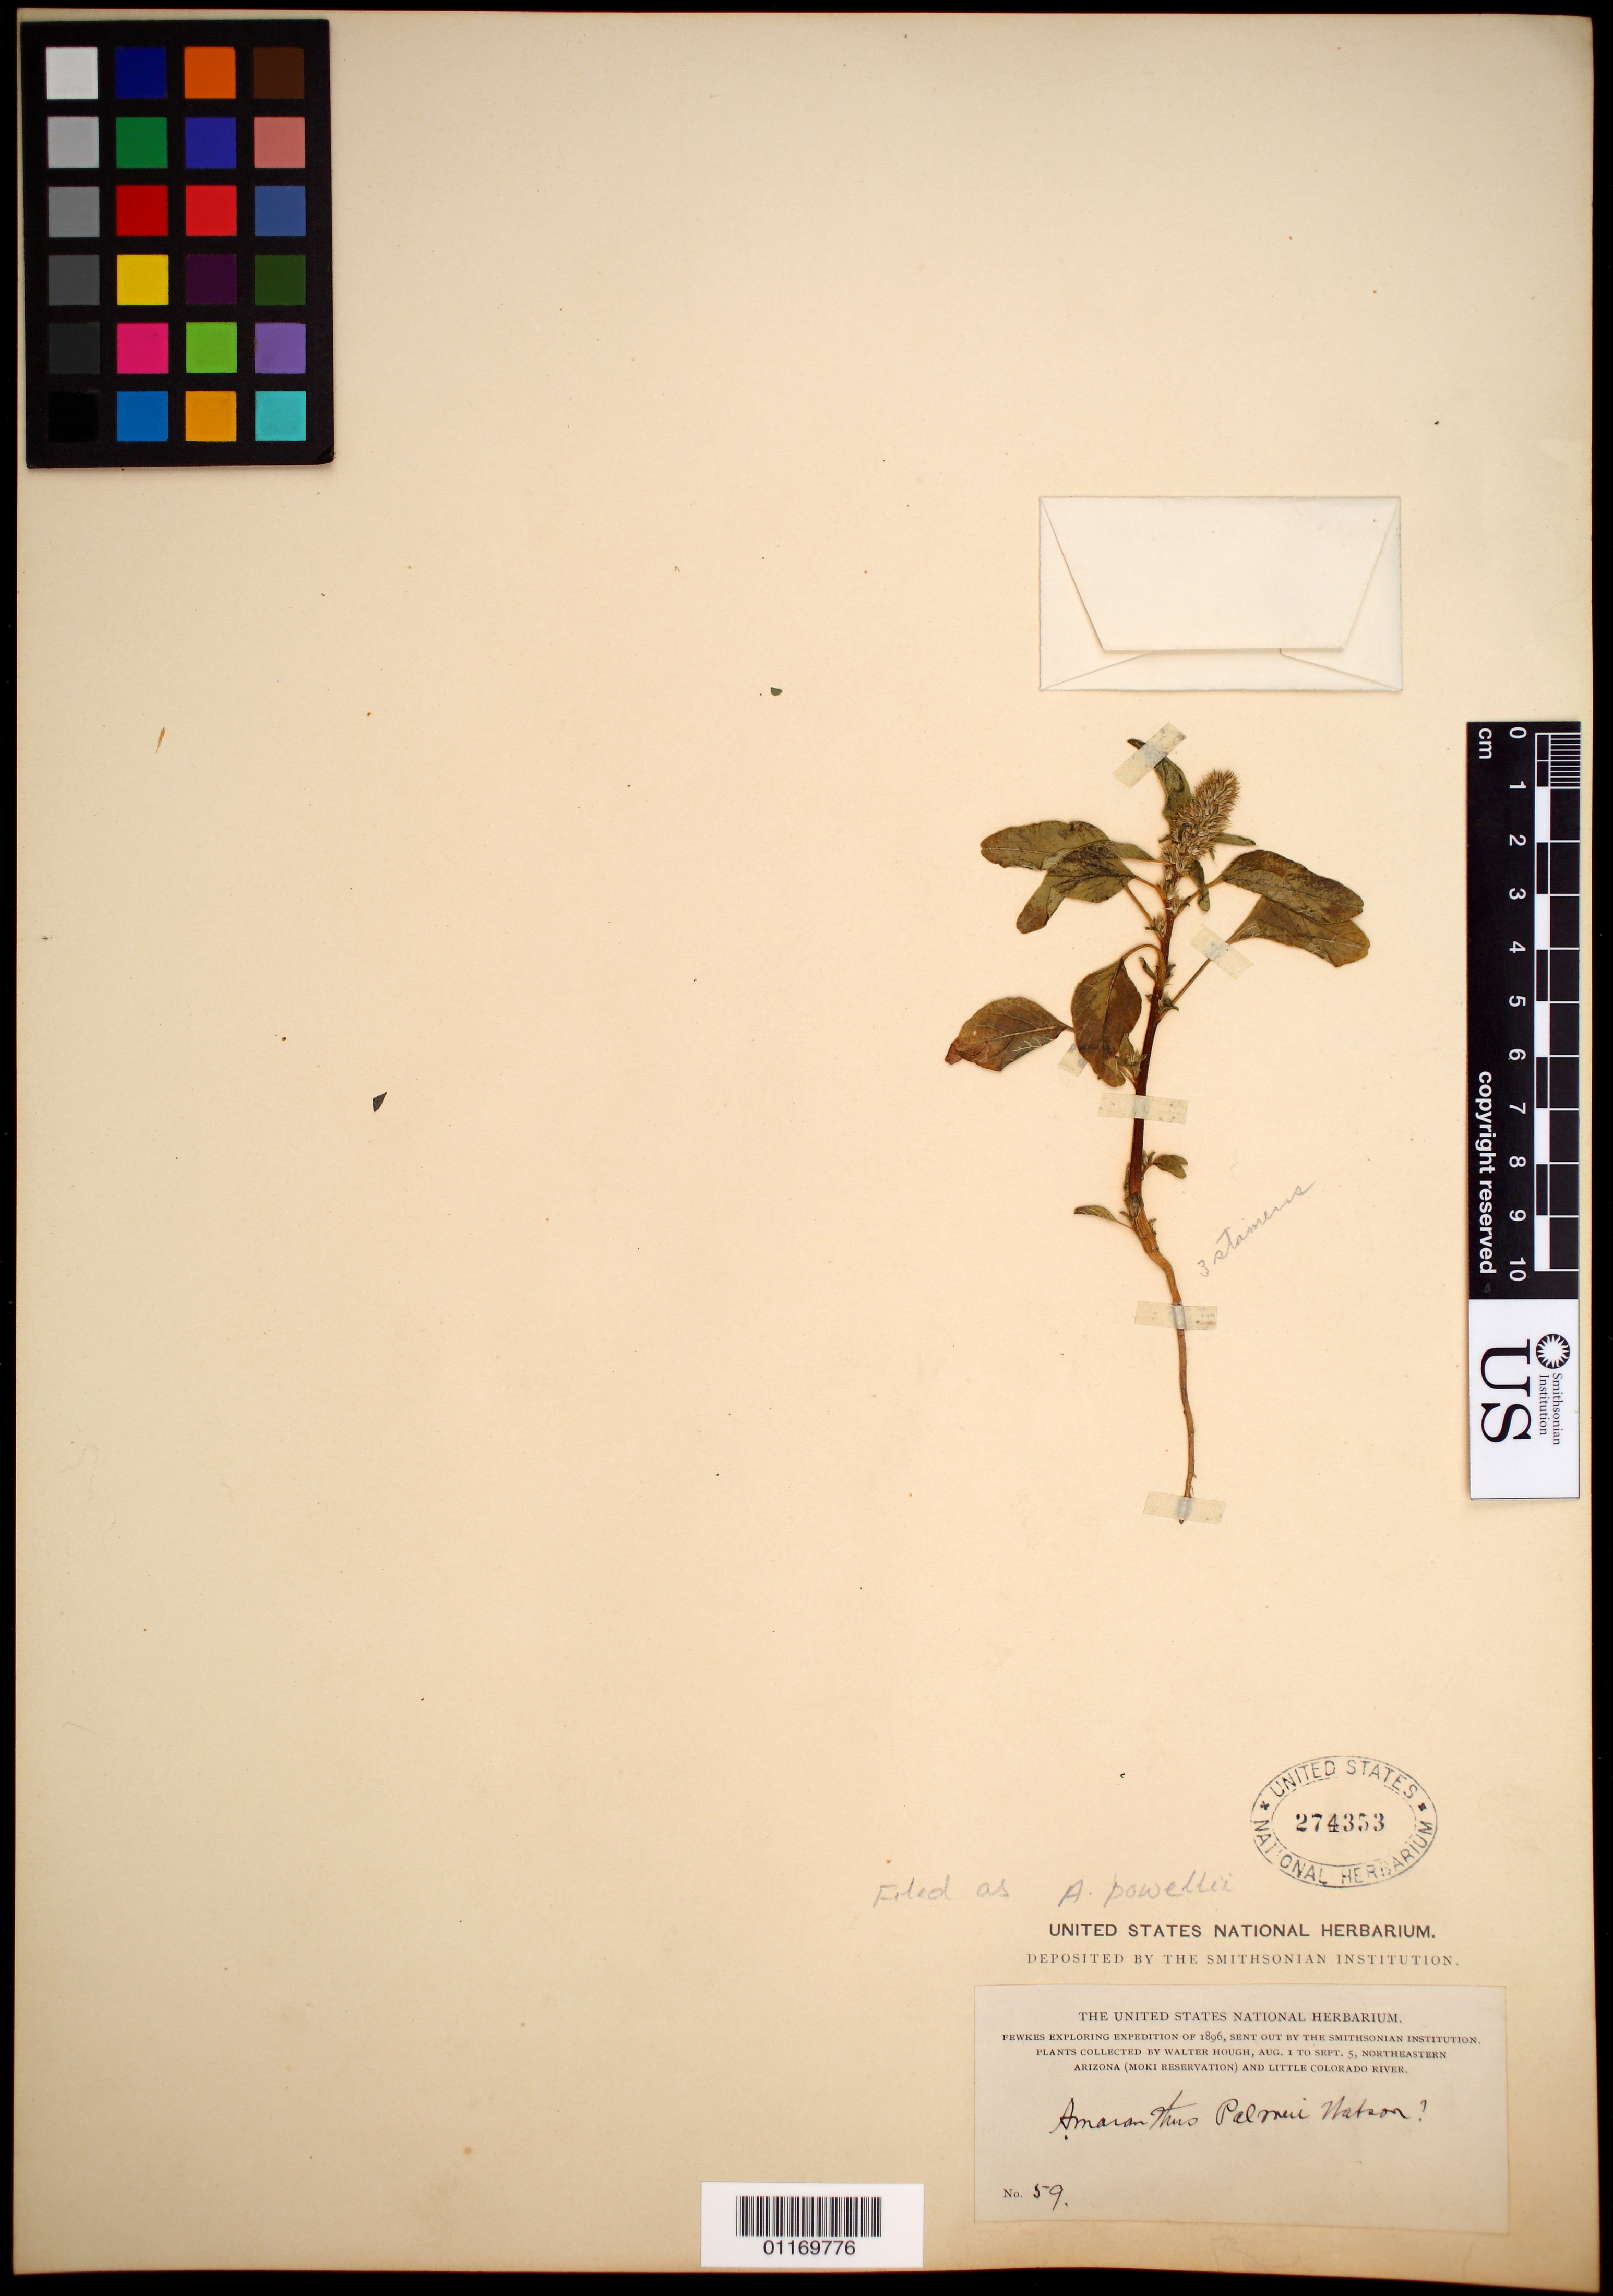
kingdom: Plantae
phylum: Tracheophyta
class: Magnoliopsida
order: Caryophyllales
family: Amaranthaceae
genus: Amaranthus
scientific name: Amaranthus powellii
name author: S. Watson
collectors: W. Hough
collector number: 59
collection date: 1896-08-01/1896-09-05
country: United States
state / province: Arizona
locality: Northeastern Arizona (Moki Reservation) and Little Colorado River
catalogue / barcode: US 274353